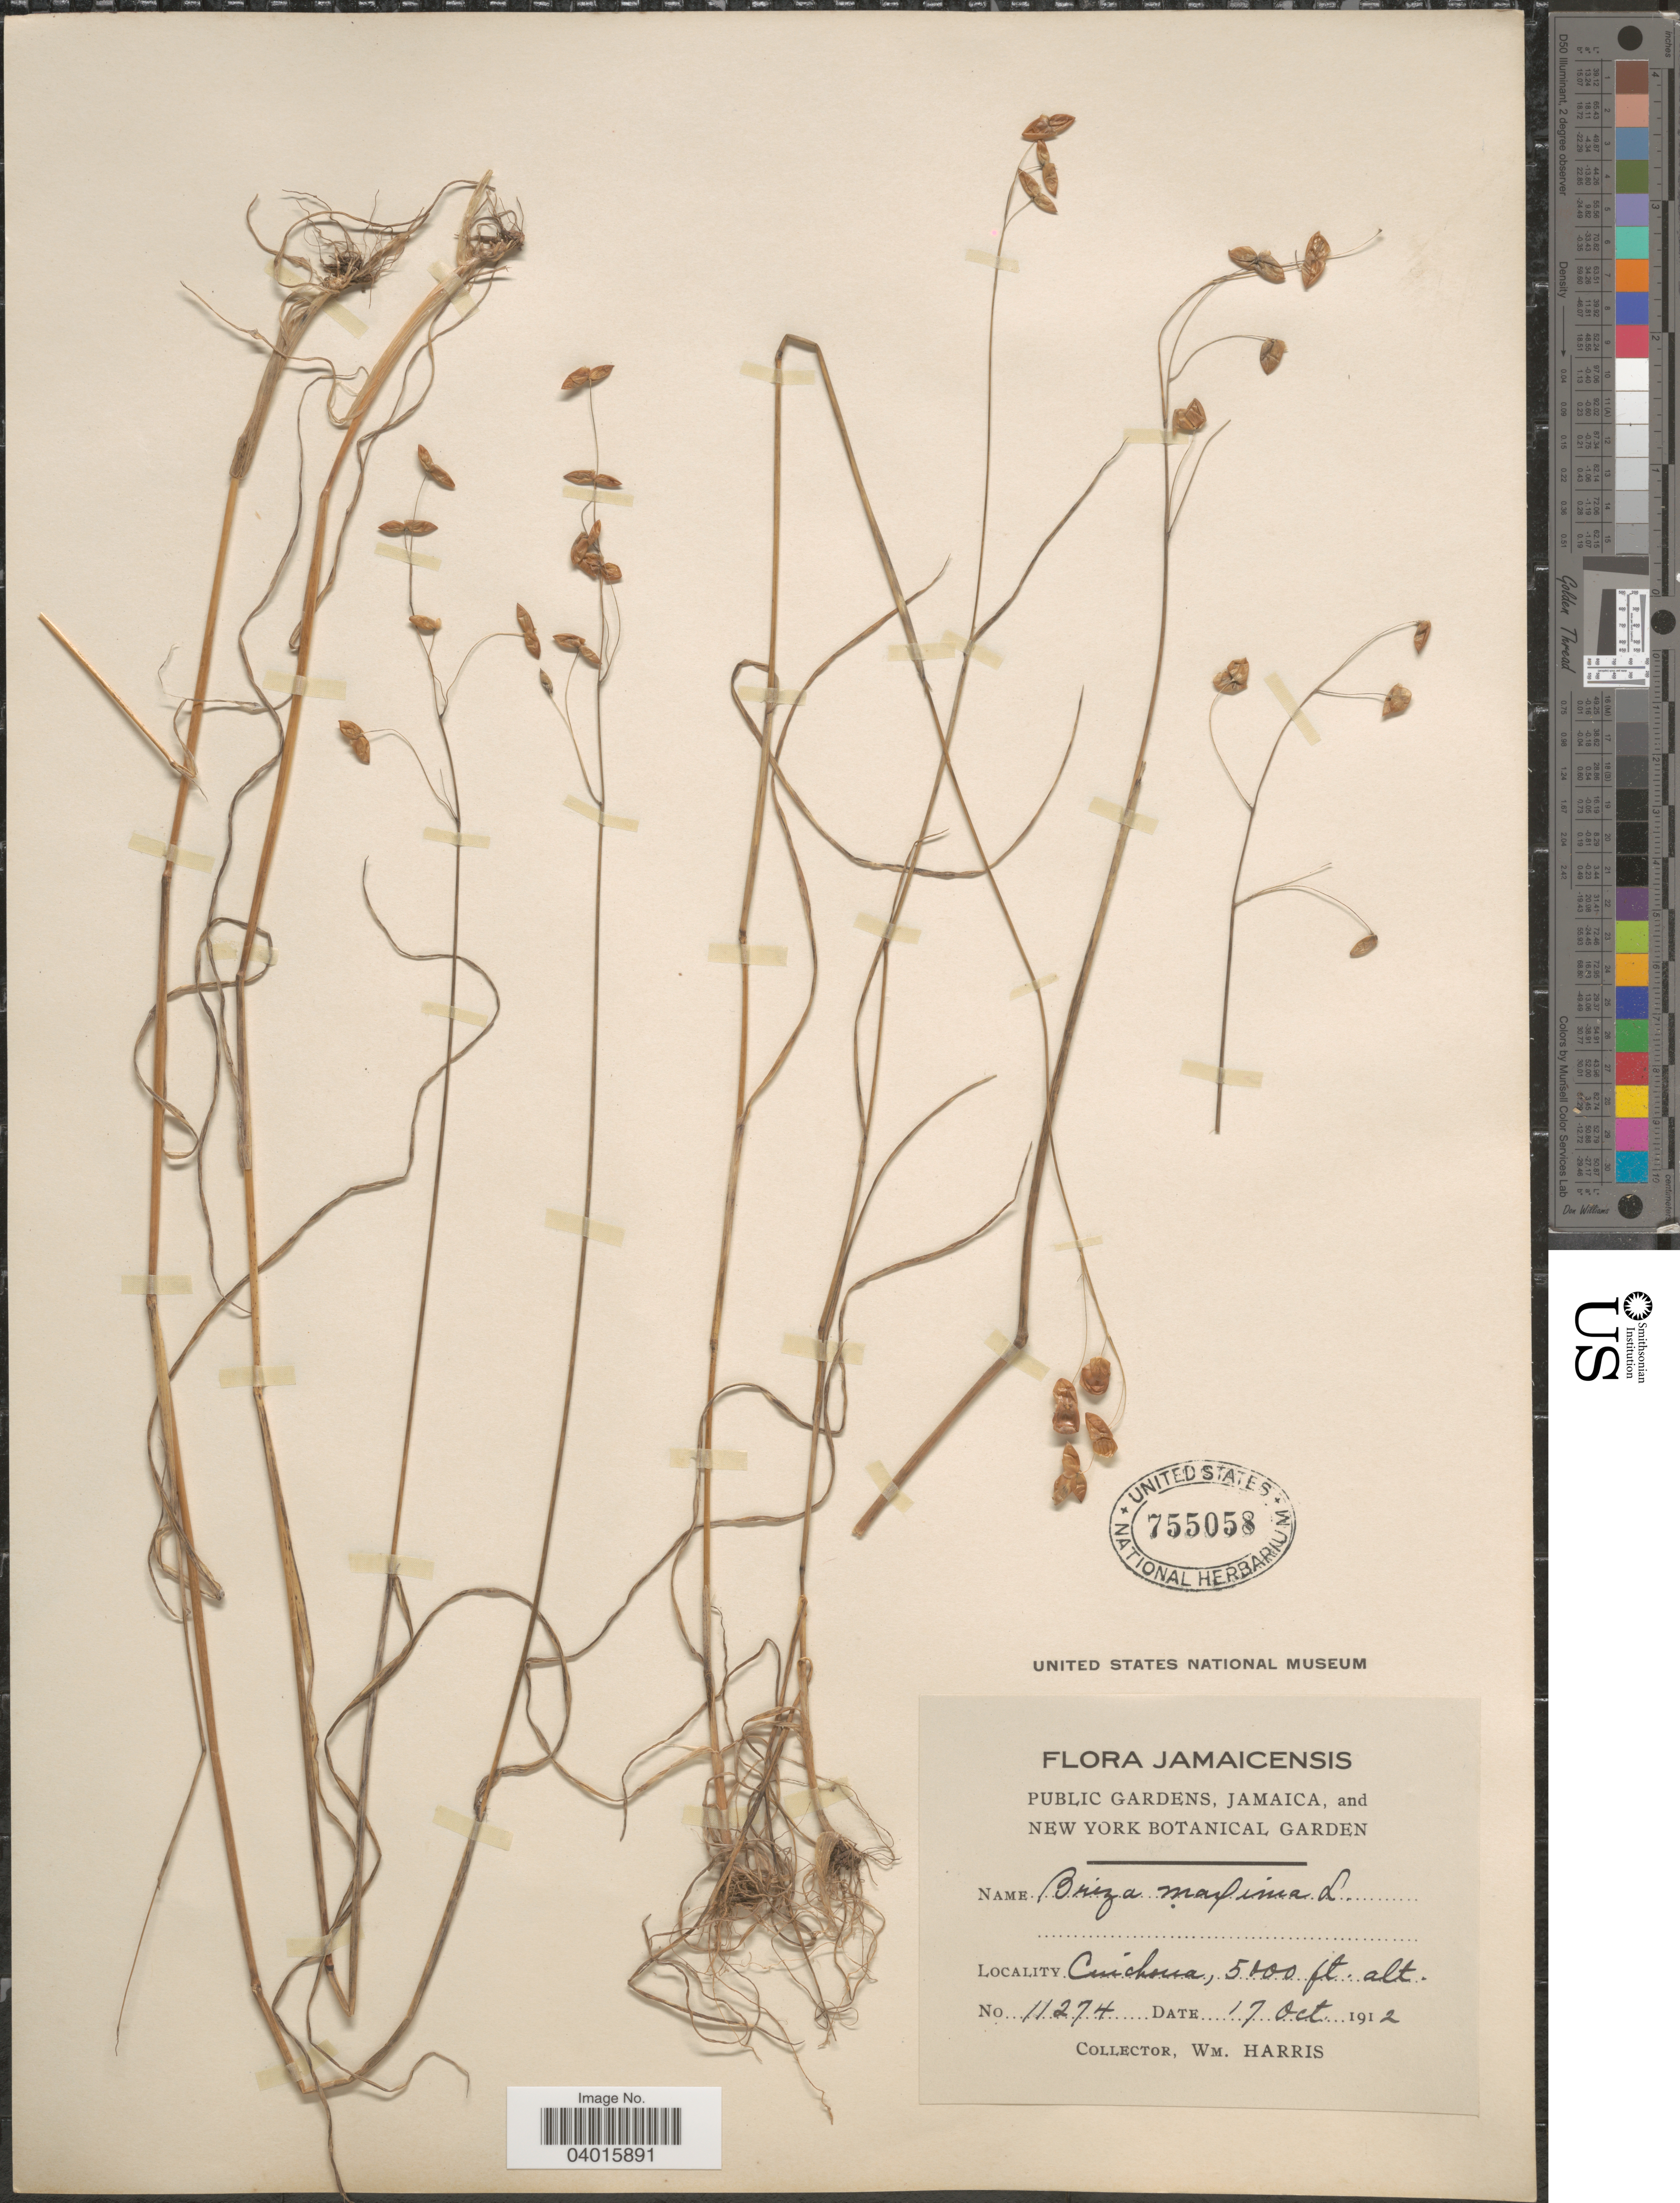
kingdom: Plantae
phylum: Tracheophyta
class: Liliopsida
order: Poales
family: Poaceae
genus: Briza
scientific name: Briza maxima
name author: L.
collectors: W. H. Harris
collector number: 11274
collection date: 1912-10-17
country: Jamaica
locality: Cinchona.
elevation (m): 1524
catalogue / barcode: US 755058